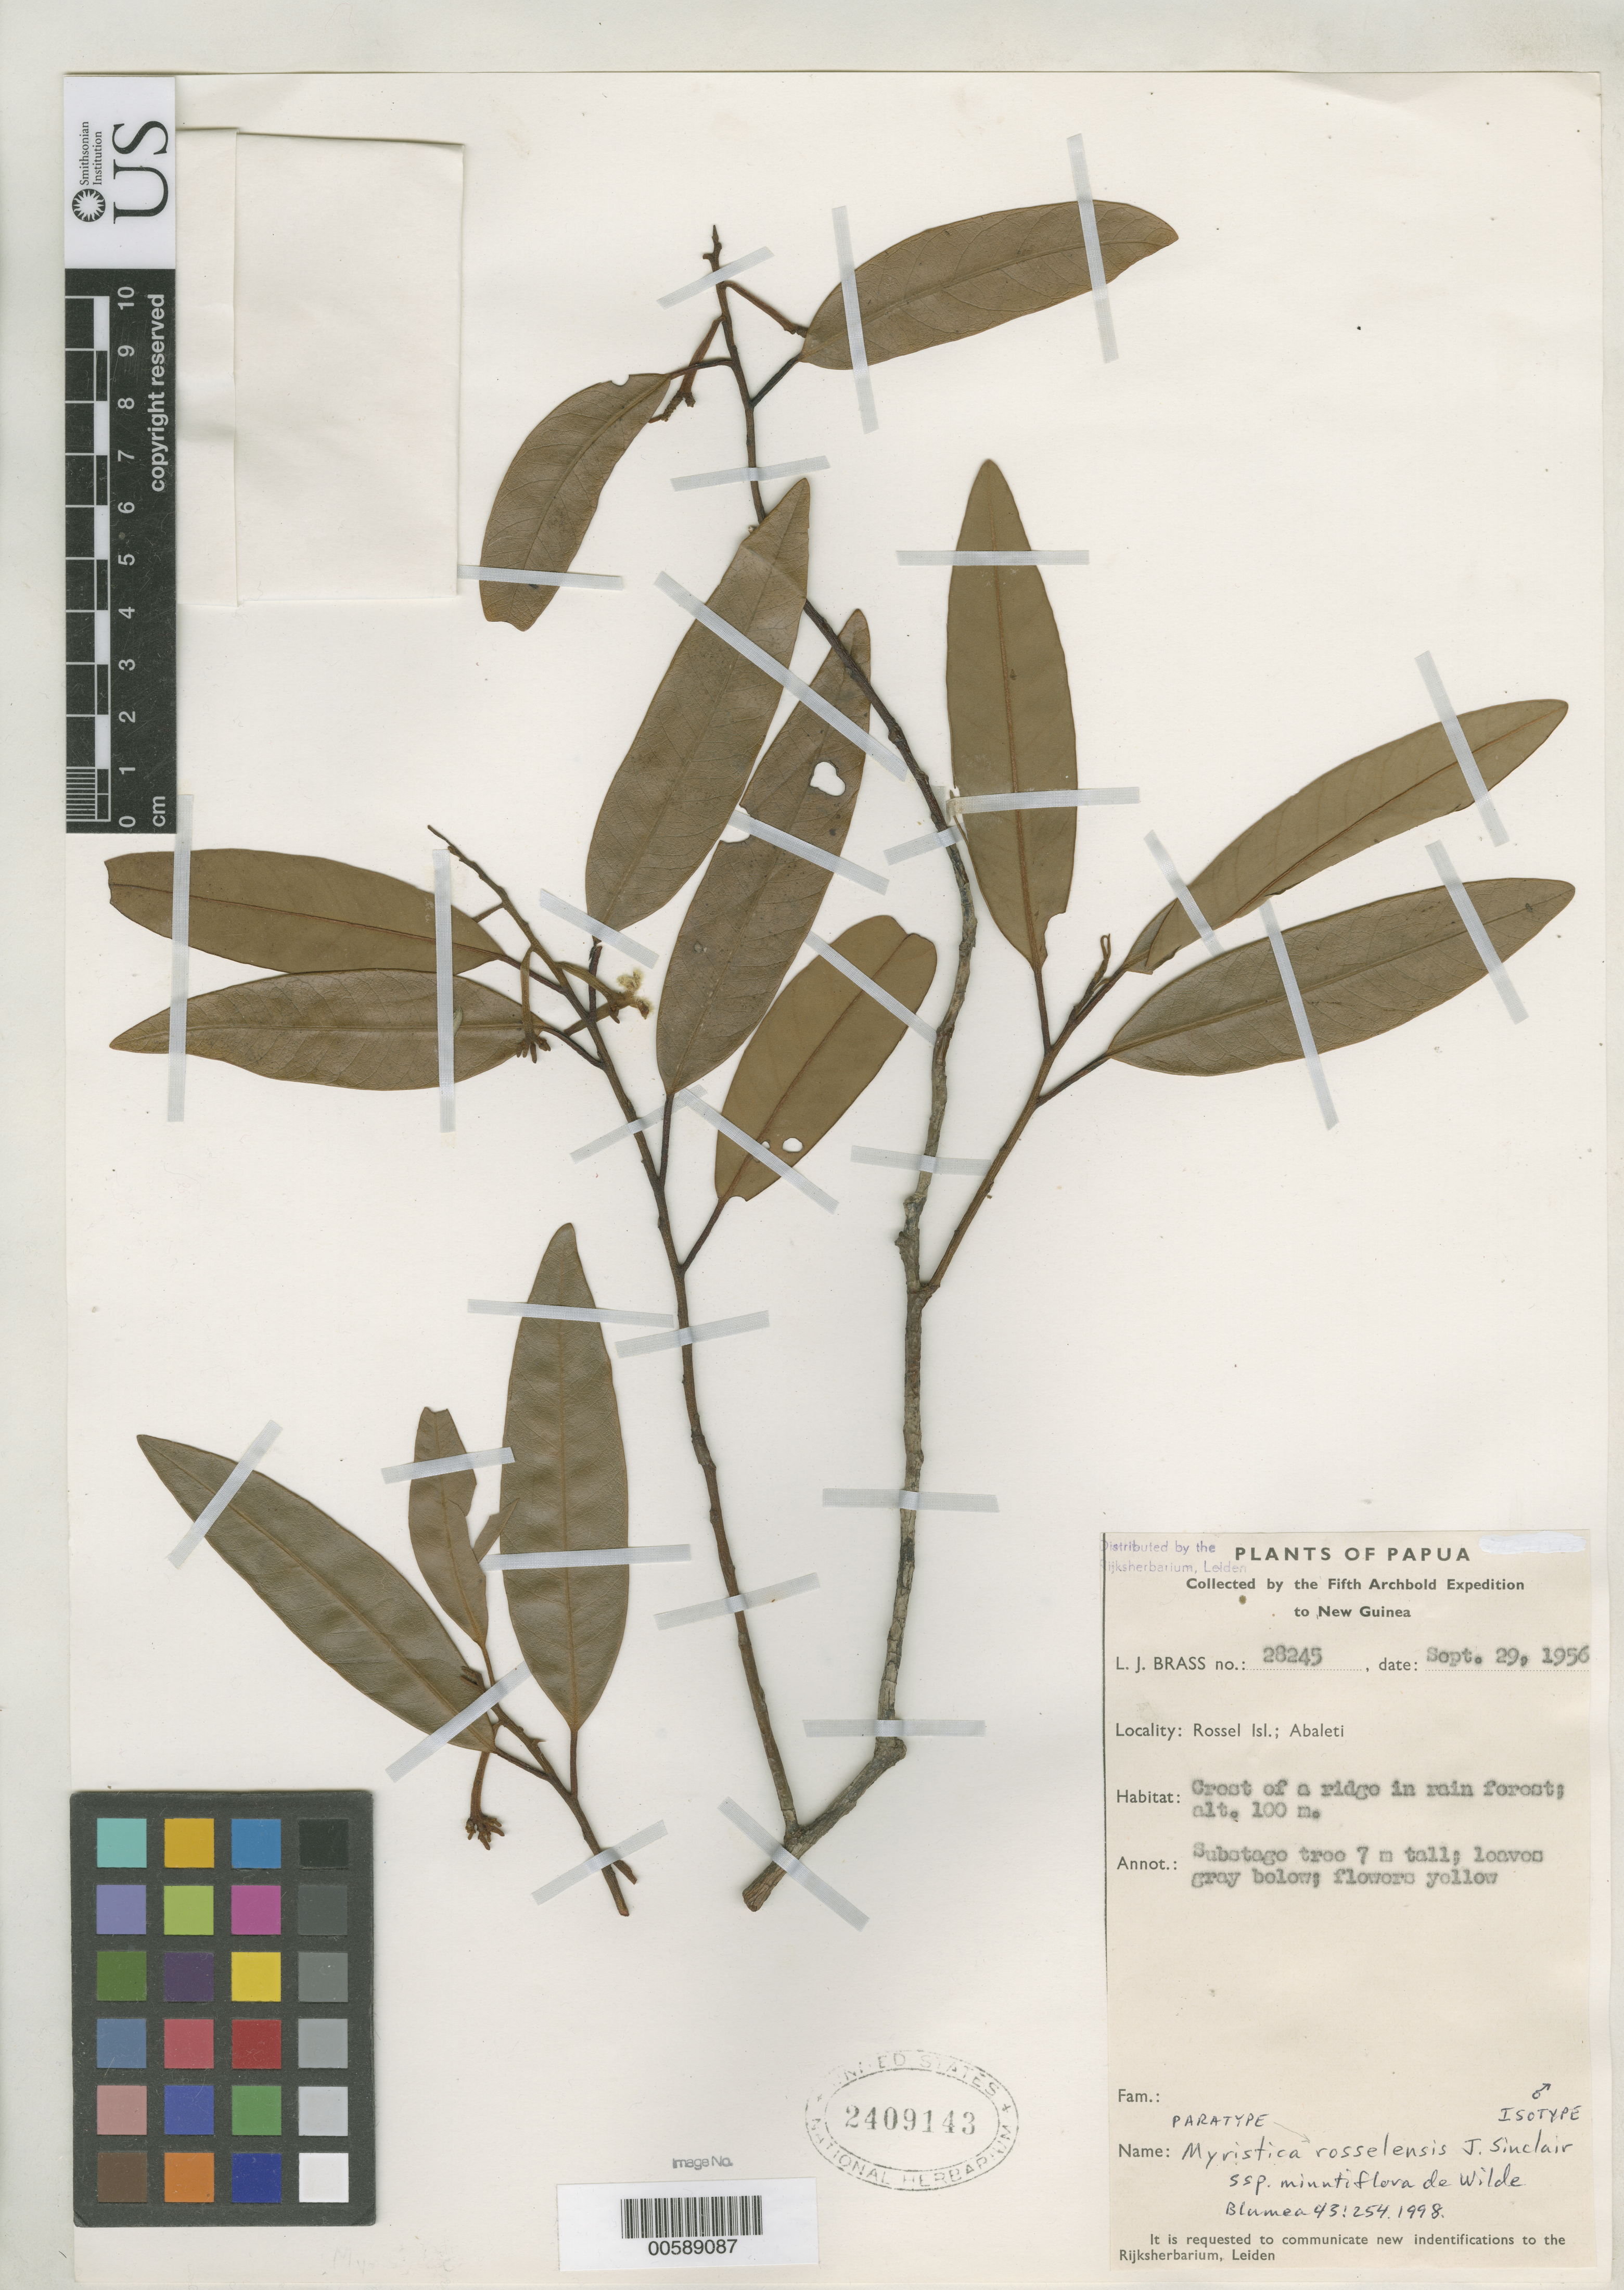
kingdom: Plantae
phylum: Tracheophyta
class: Magnoliopsida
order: Magnoliales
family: Myristicaceae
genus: Myristica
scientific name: Myristica rosselensis subsp. minutiflora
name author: W.J. de Wilde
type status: Isotype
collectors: L. J. Brass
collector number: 28245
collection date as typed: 29 Sep 1956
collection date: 1956-09-29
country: Papua New Guinea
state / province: Milne Bay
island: Rossel (Yela)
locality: Abaleti. [Louisade Arch.]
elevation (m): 100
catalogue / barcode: US 2409143